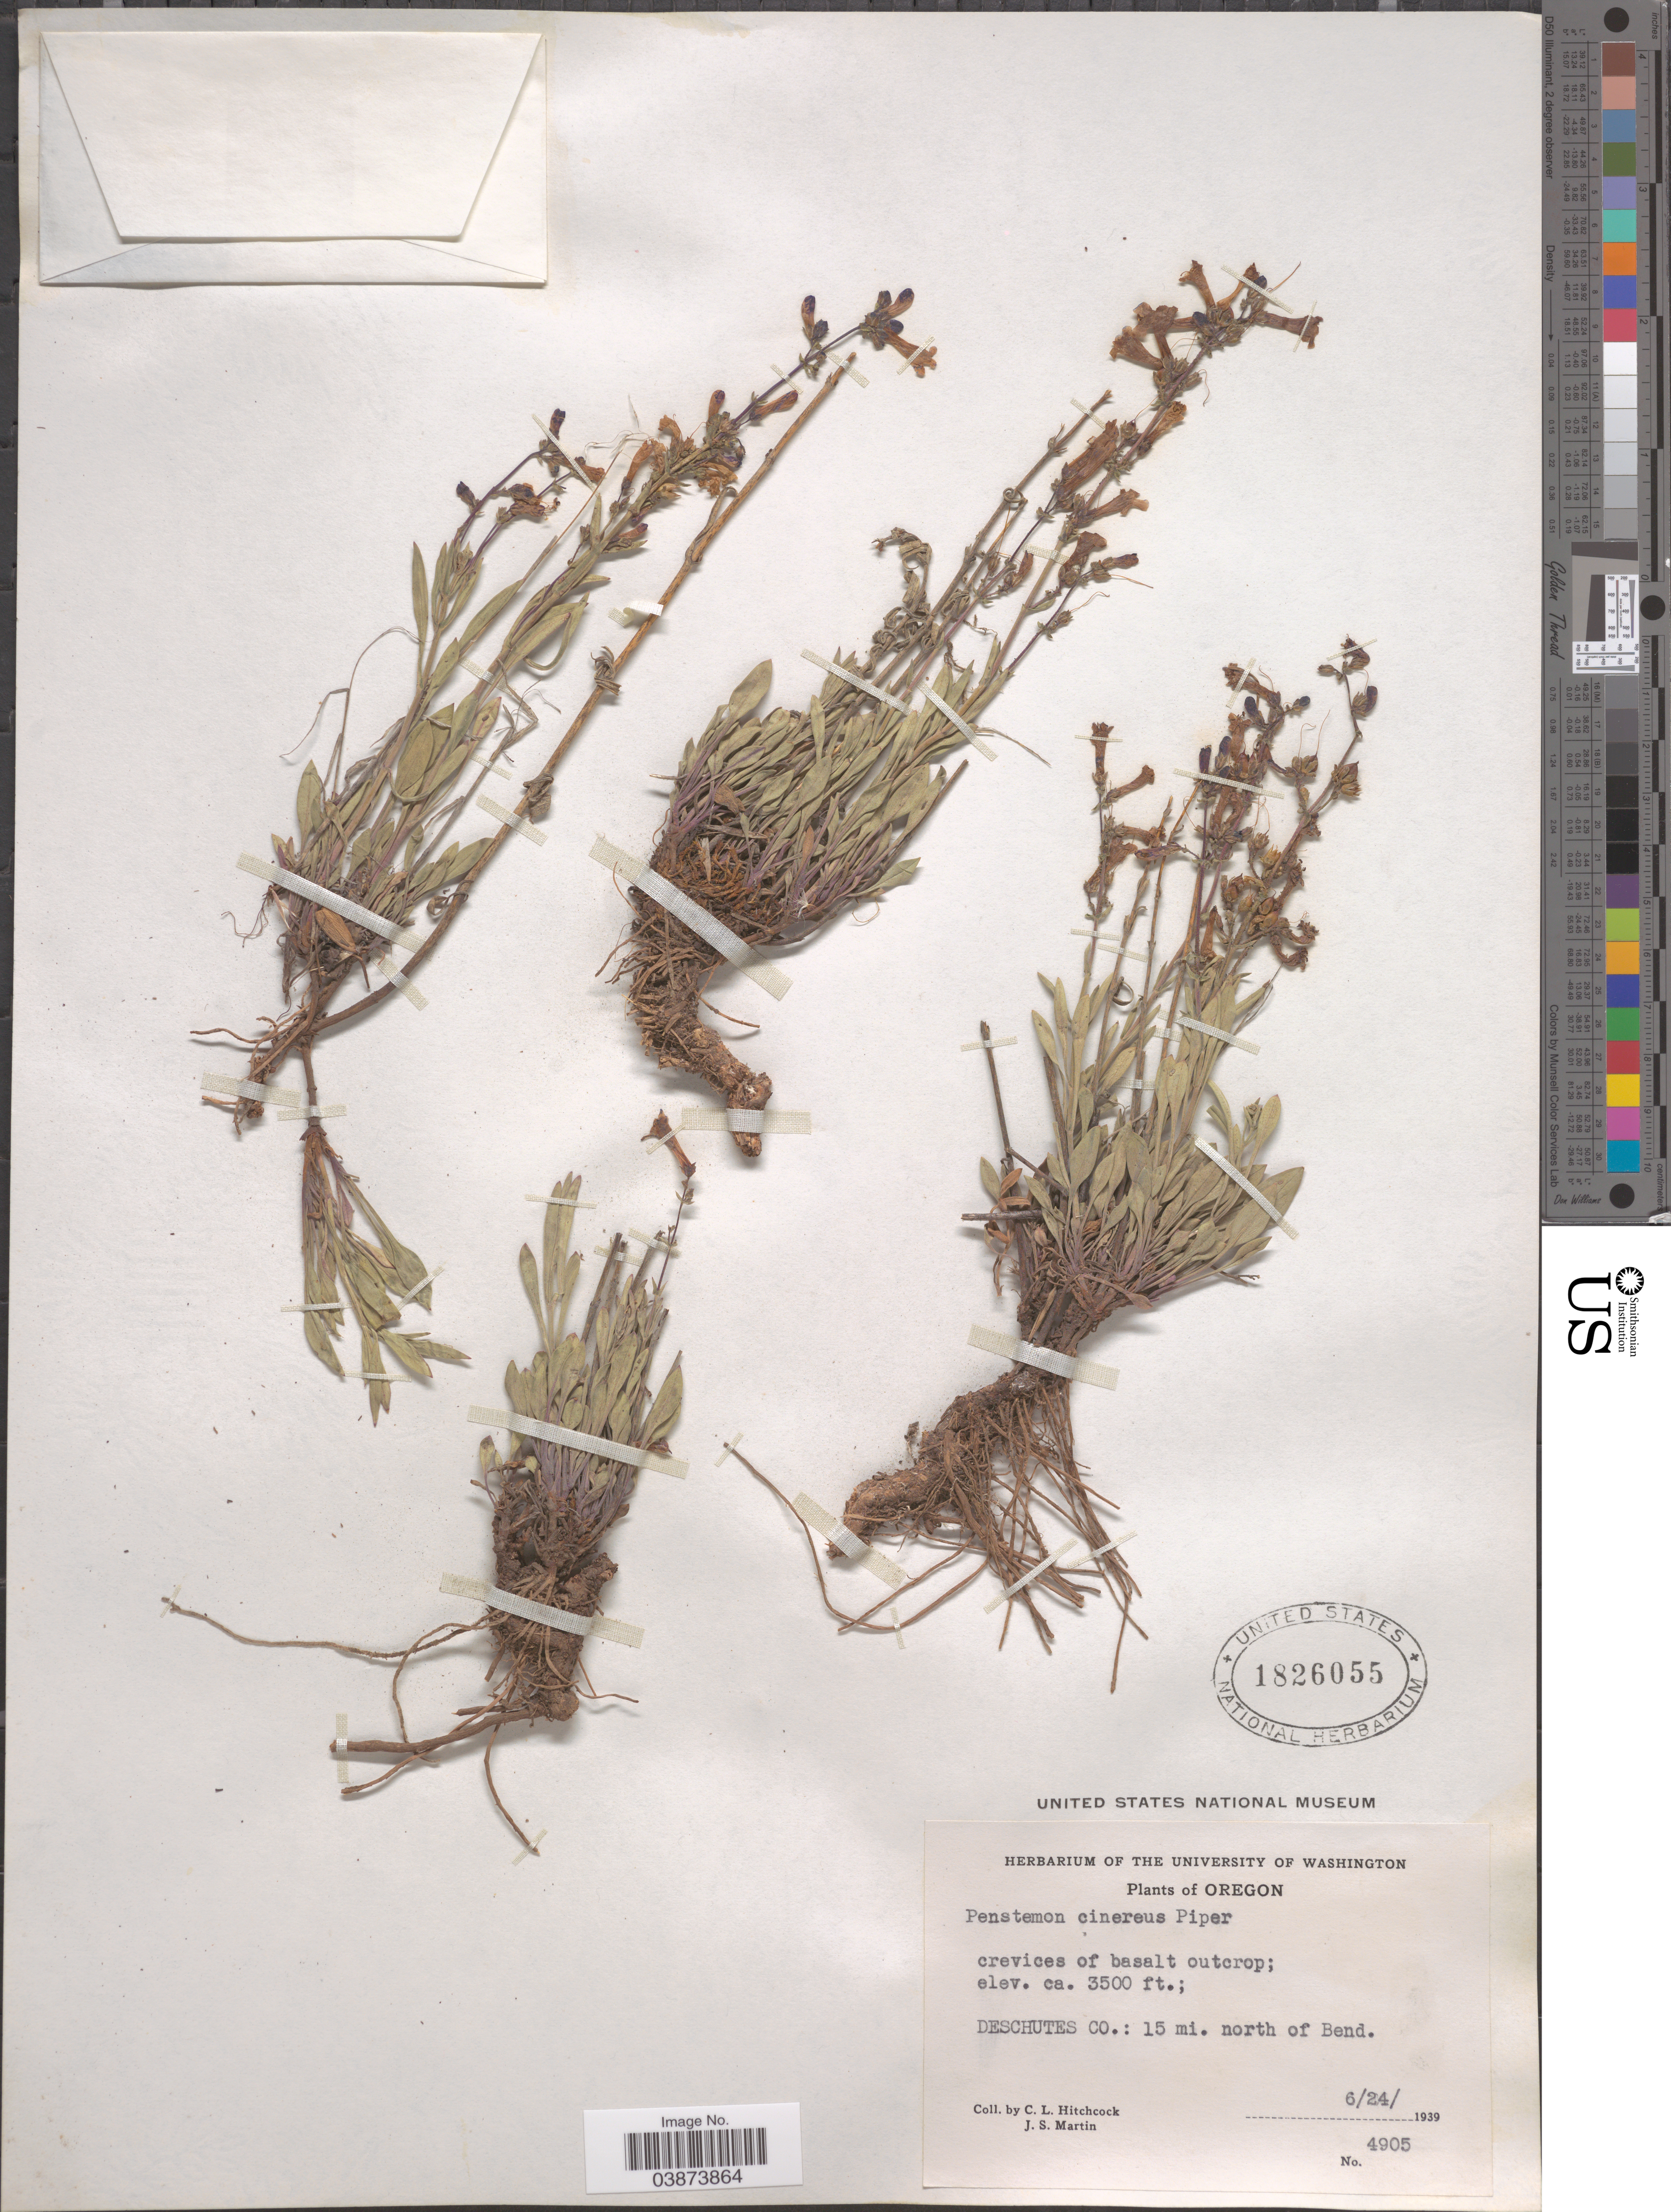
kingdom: Plantae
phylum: Tracheophyta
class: Magnoliopsida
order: Lamiales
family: Plantaginaceae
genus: Penstemon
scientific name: Penstemon cinereus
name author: Piper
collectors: C. L. Hitchcock & J. S. Martin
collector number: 4905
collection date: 1939-06-24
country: United States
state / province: Oregon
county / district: Deschutes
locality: Deschutes Co.: 15 mi. north of Bend.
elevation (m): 1067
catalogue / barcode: US 1826055